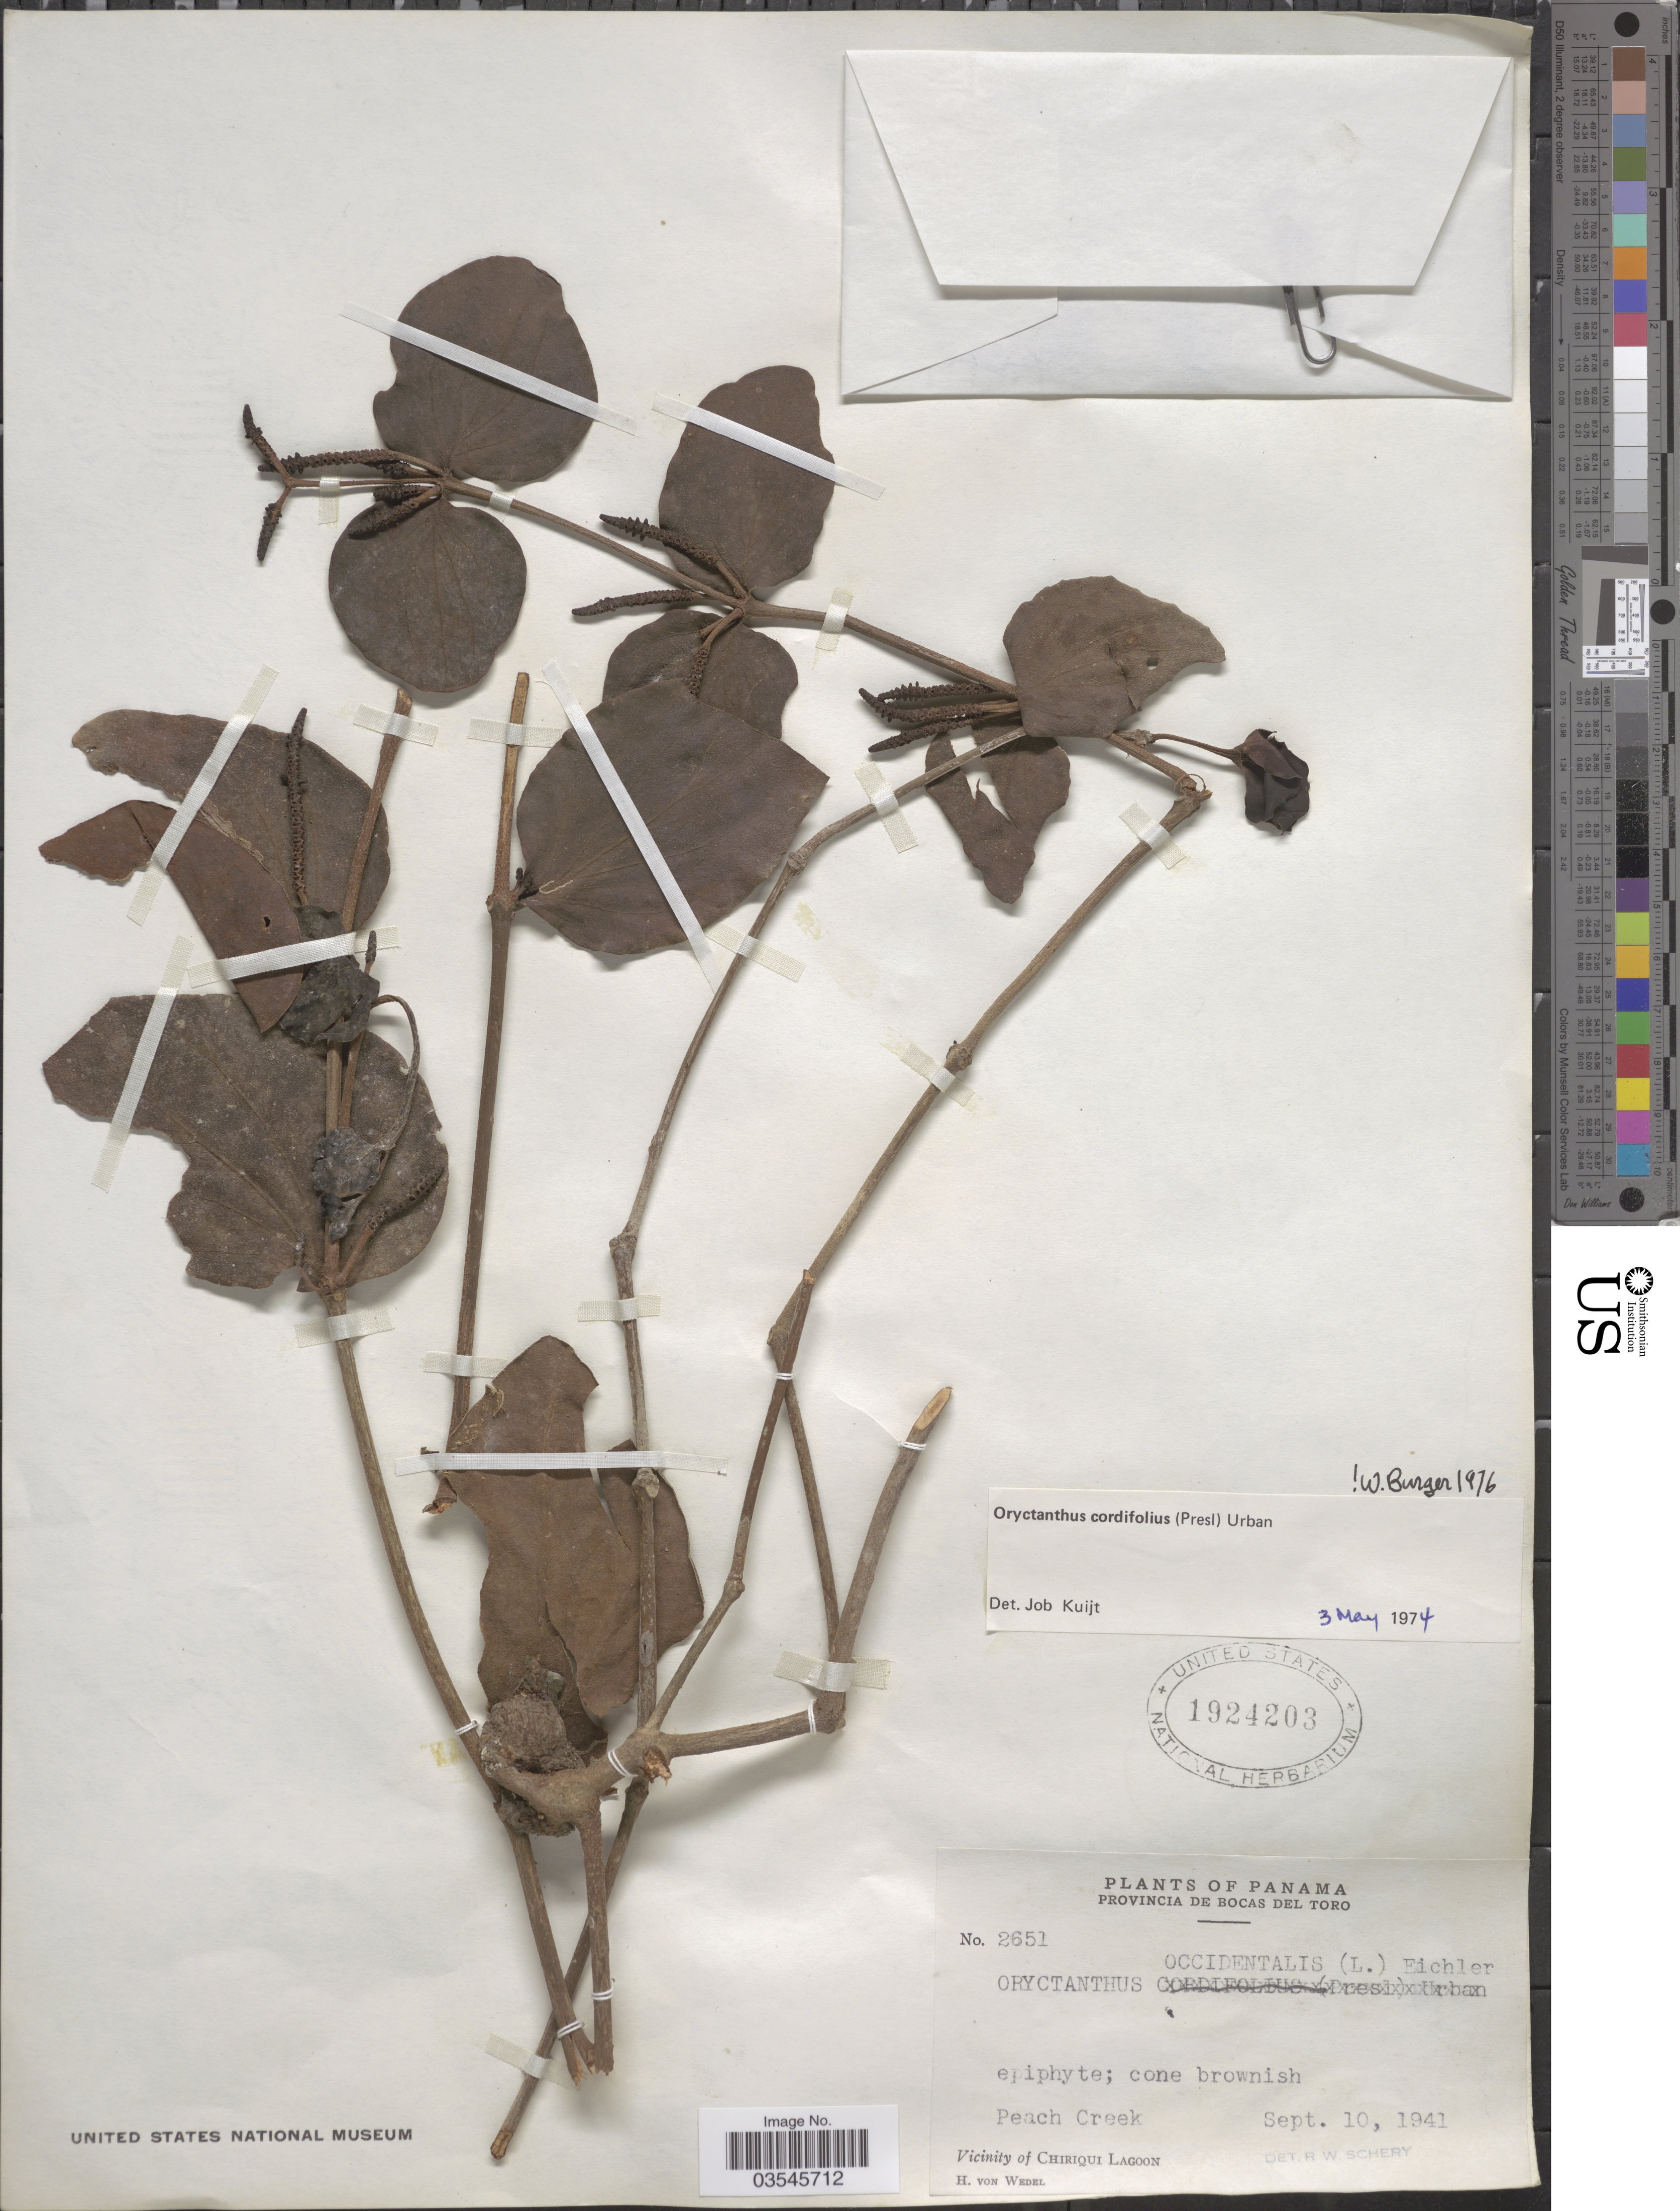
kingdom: Plantae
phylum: Tracheophyta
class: Magnoliopsida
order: Santalales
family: Loranthaceae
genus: Oryctanthus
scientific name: Oryctanthus cordifolius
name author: (C. Presl) Urb.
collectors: H. von Wedel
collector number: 2651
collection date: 1941-09-10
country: Panama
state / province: Bocas del Toro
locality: Peach Creek, Vicinity of Chiriqui Lagoon.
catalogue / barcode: US 1924203